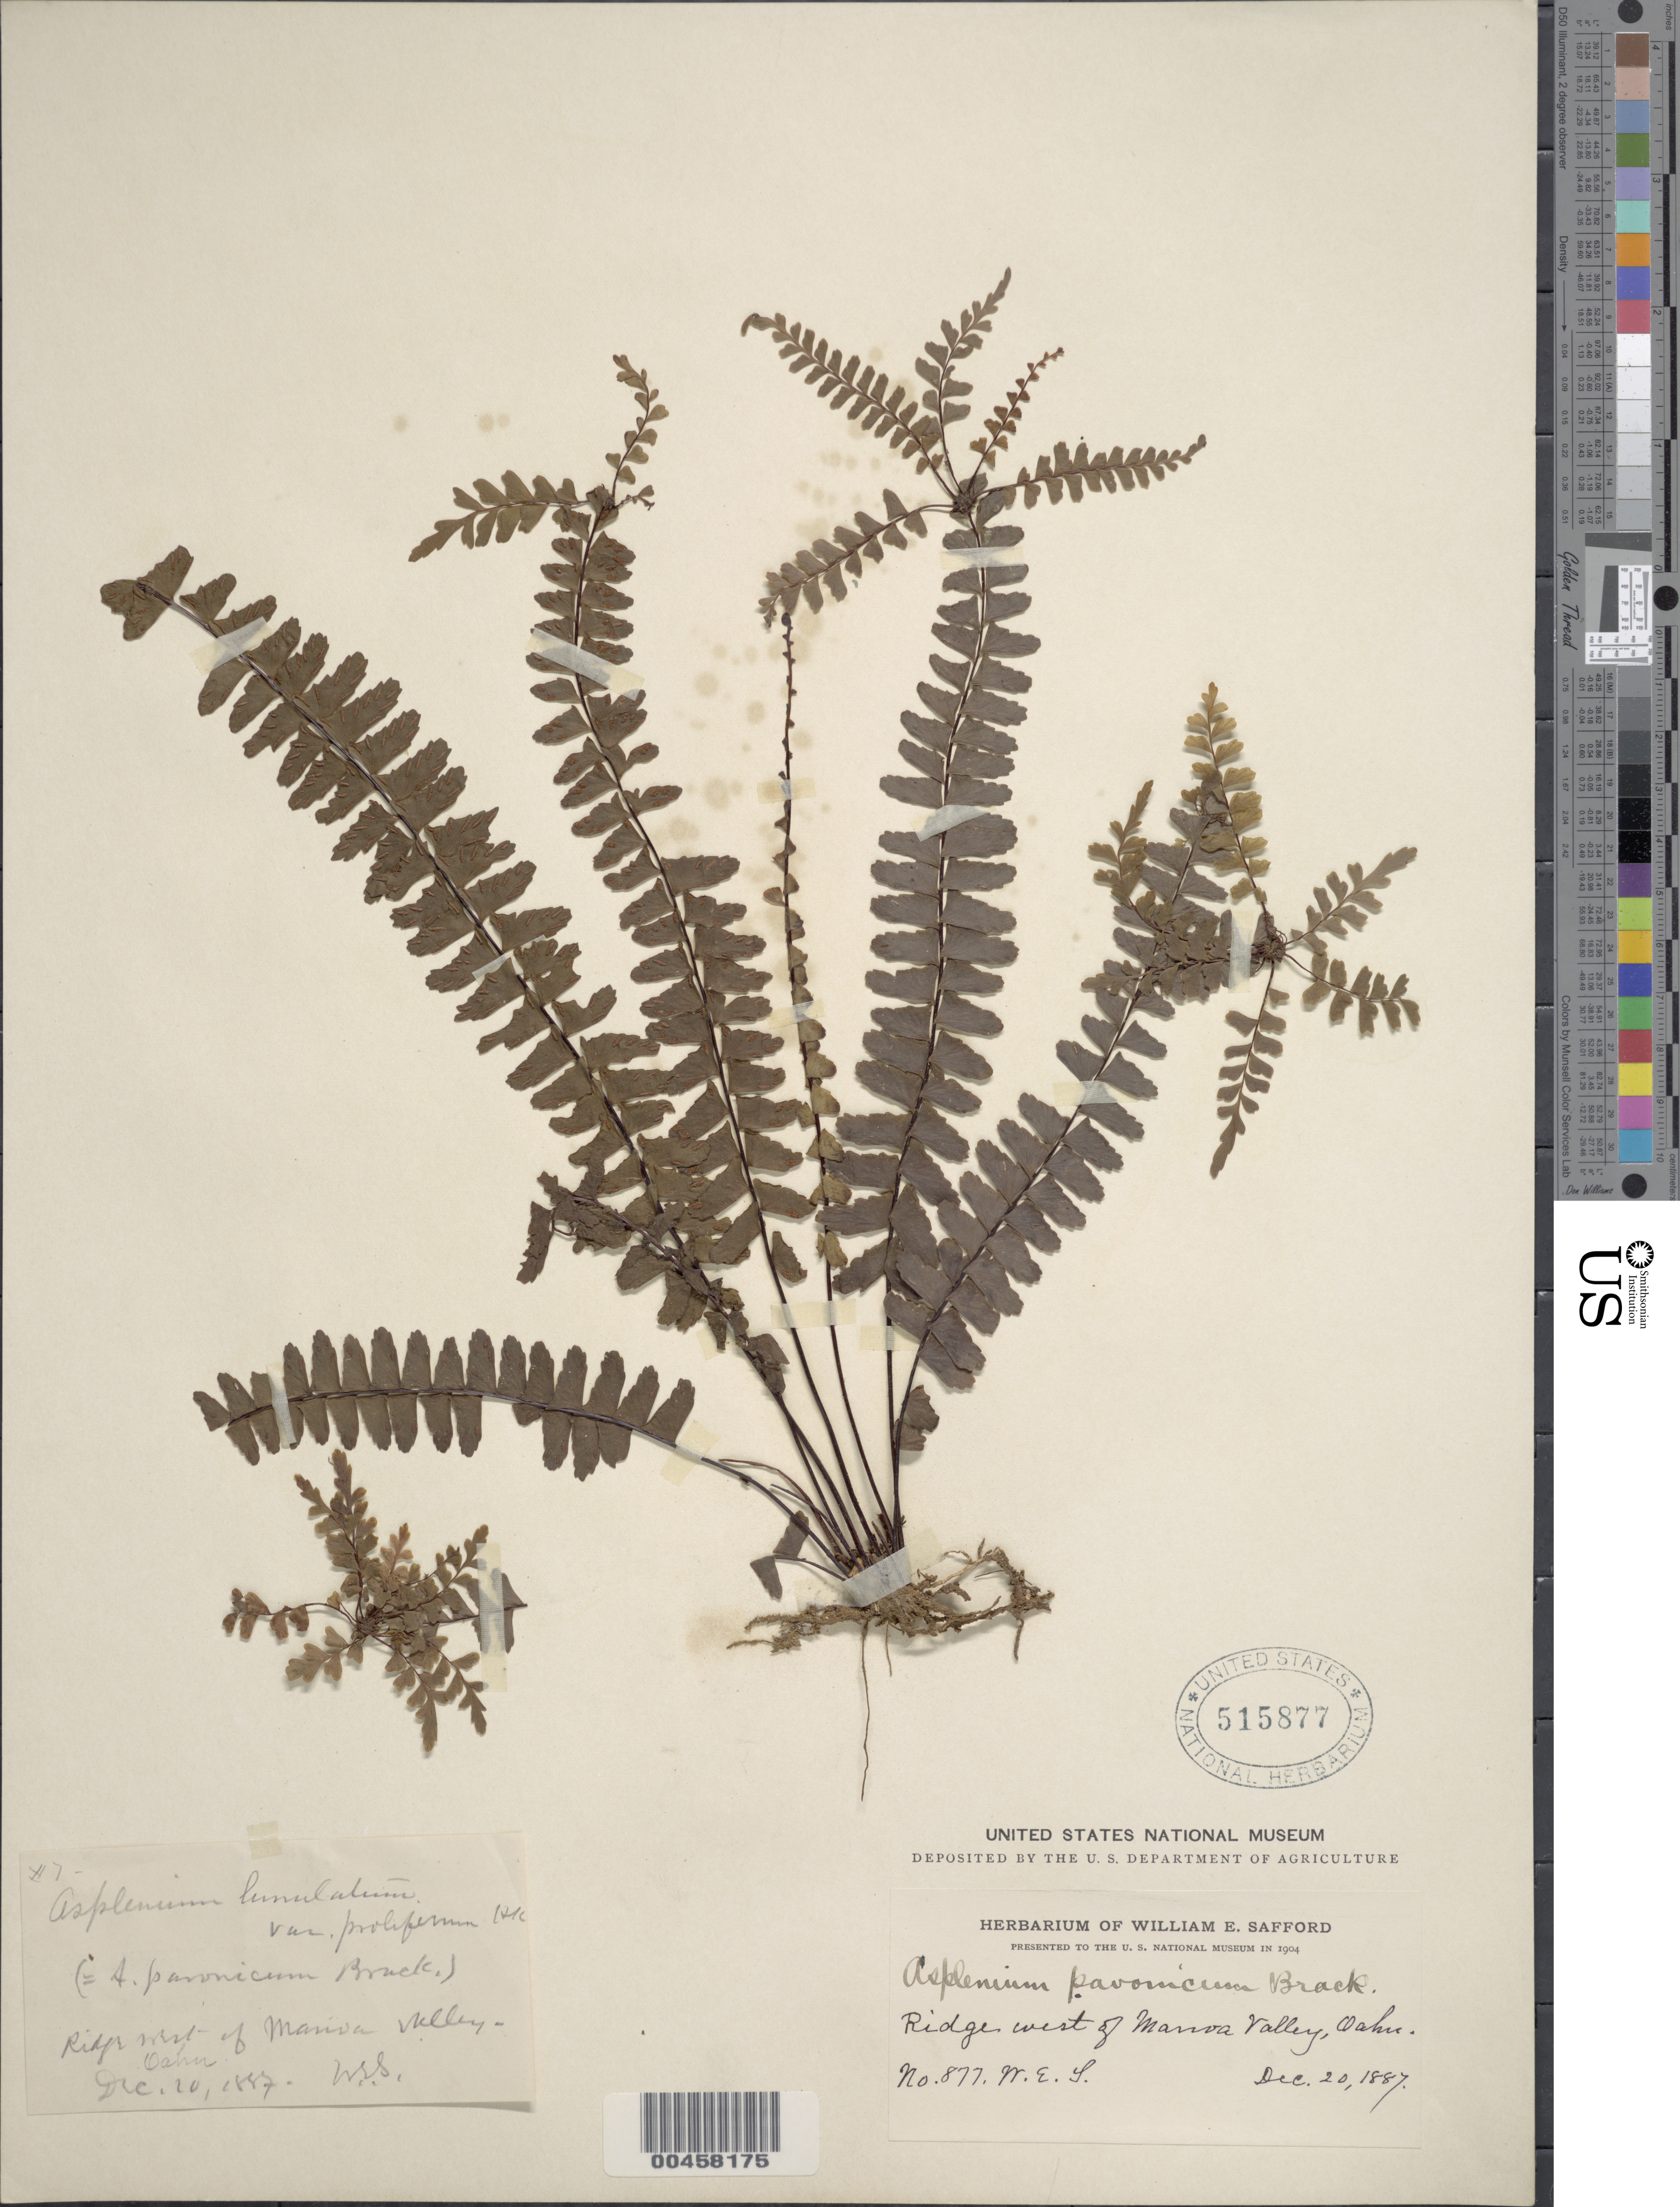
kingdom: Plantae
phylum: Tracheophyta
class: Polypodiopsida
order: Polypodiales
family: Aspleniaceae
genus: Asplenium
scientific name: Asplenium normale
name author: D. Don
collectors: W. E. Safford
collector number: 877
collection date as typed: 20 Dec 1887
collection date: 1887-12-20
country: United States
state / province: Hawaii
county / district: Honolulu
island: Oahu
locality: Ridge west of Manoa Valley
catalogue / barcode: US 515877